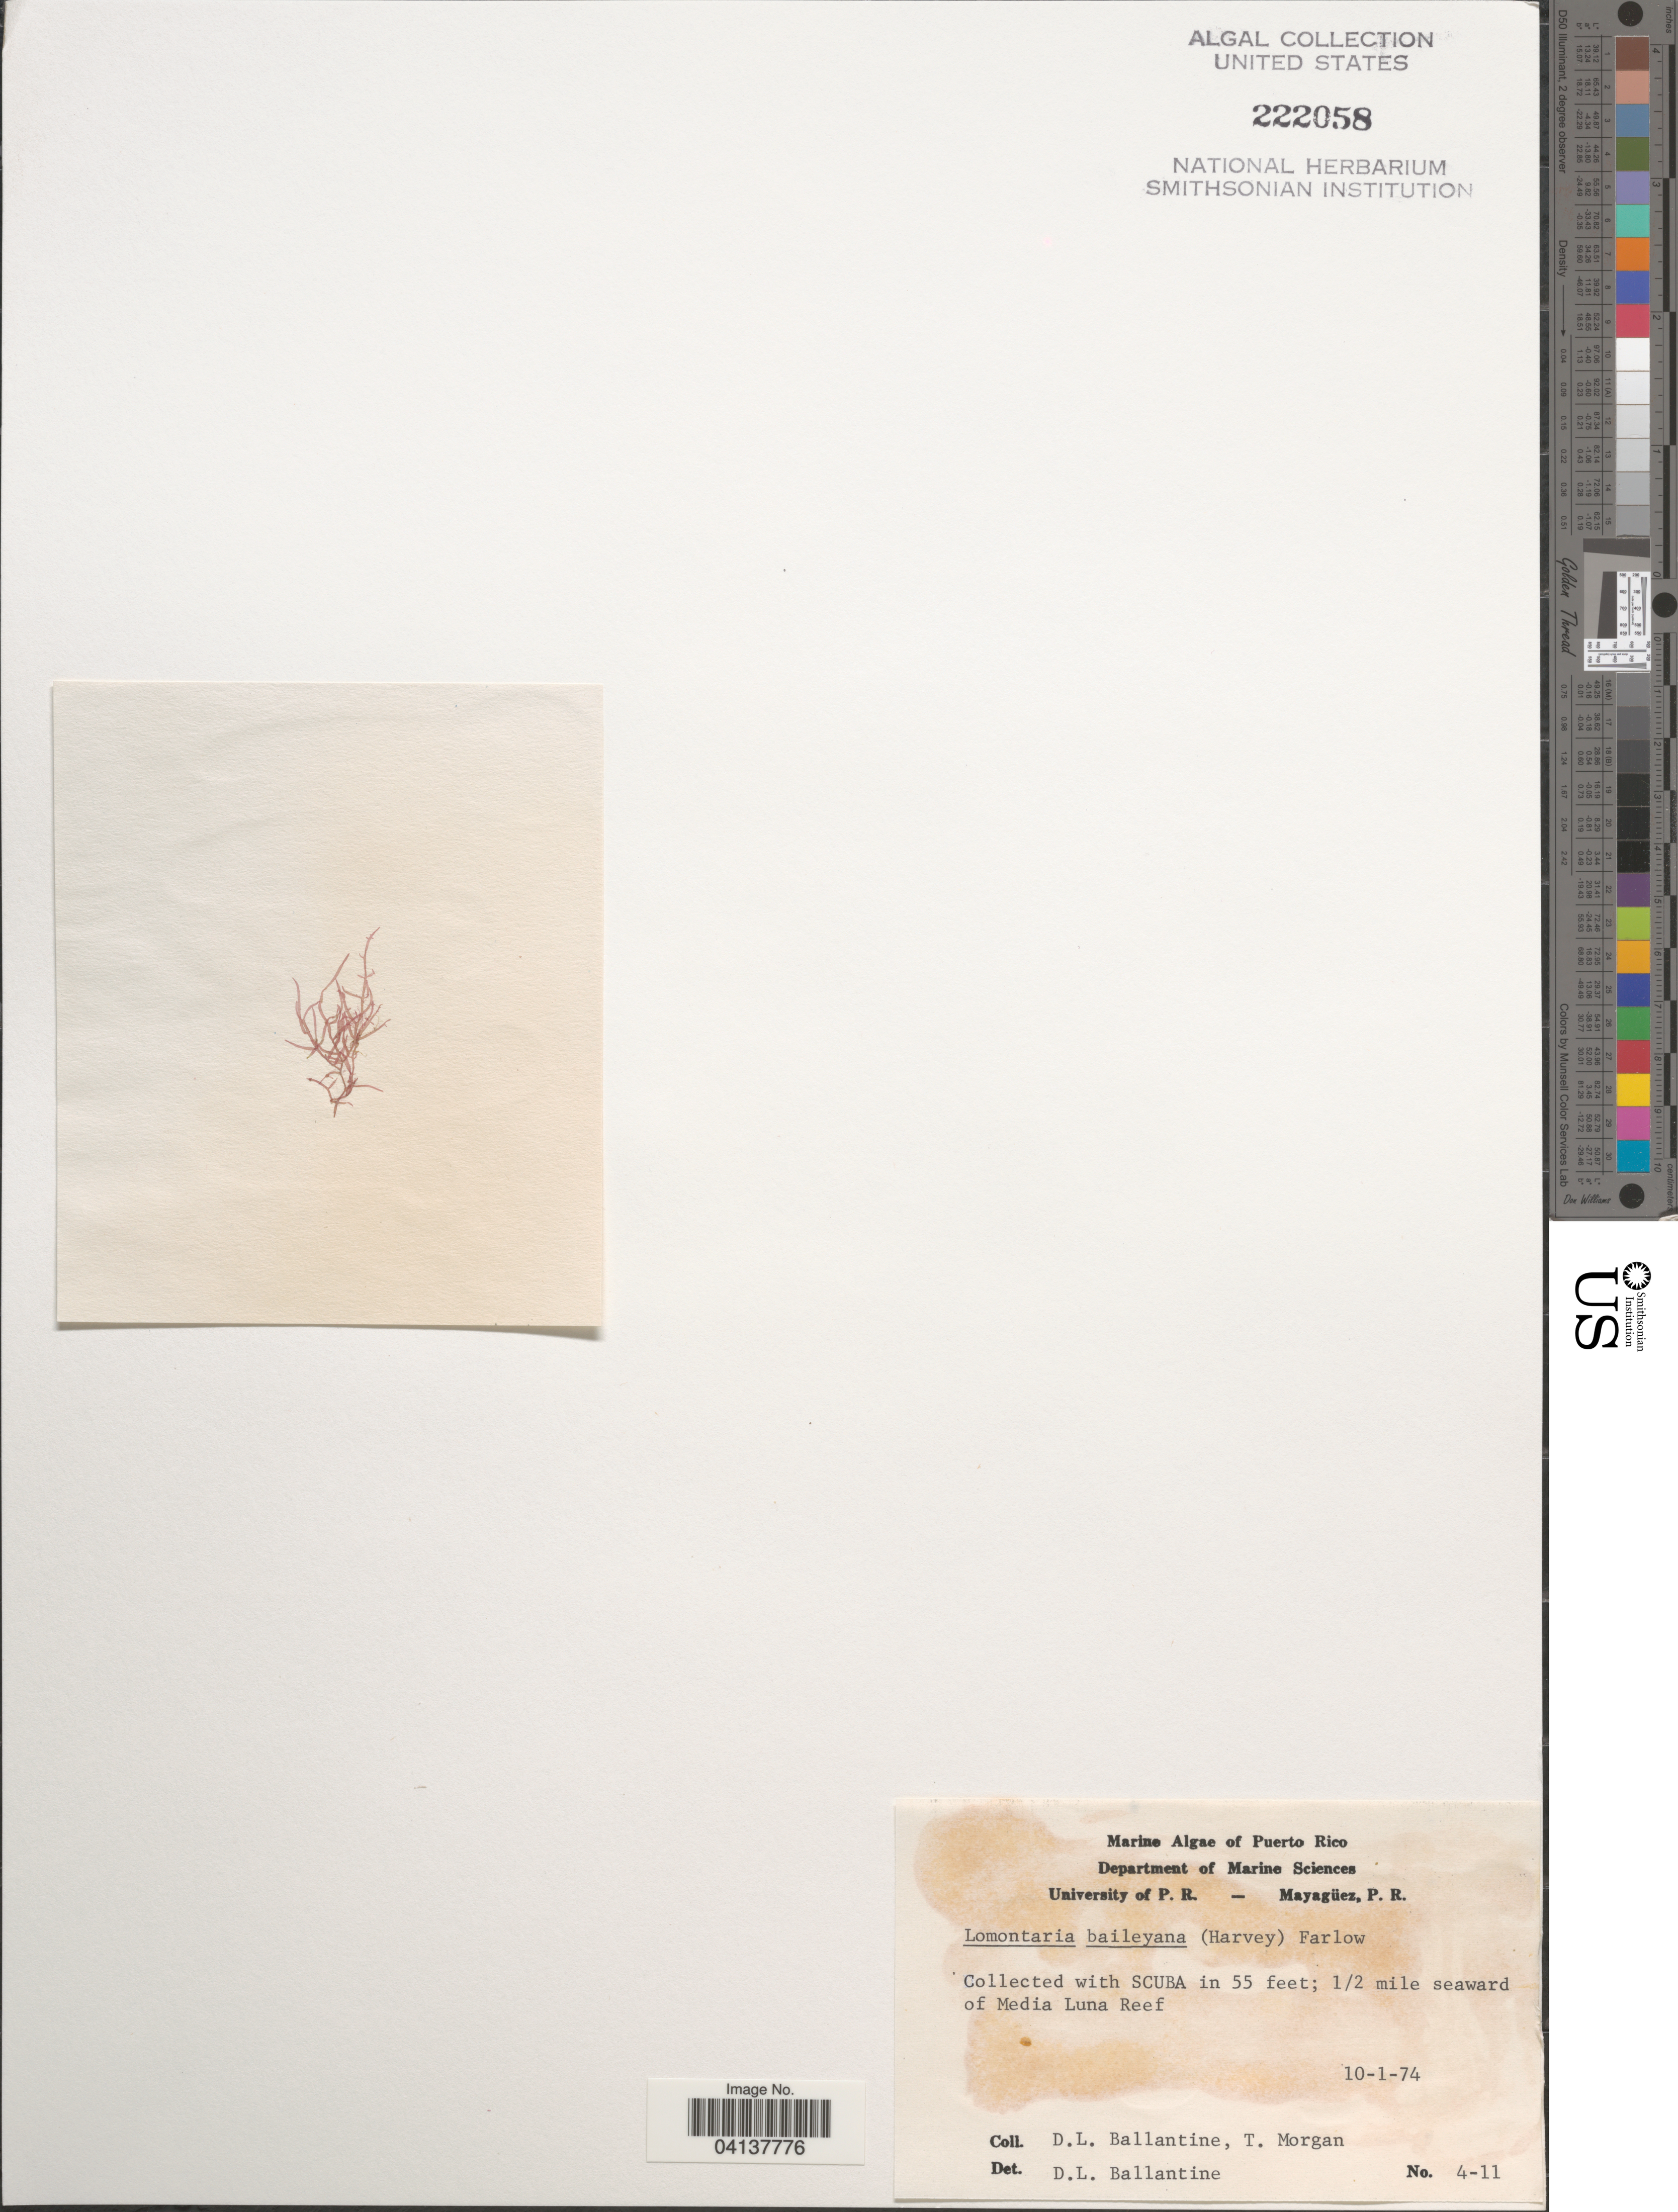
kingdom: Plantae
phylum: Rhodophyta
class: Florideophyceae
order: Rhodymeniales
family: Lomentariaceae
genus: Hooperia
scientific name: Hooperia divaricata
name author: (Durant) M.J. Wynne et al.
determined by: Algae name updating Project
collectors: D.L. Ballantine & T. Morgan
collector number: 4-11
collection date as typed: Transcribed d/m/y: 10/1/74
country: Puerto Rico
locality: ½ mile seaward of Media Luna Reef.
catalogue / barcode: US 222058